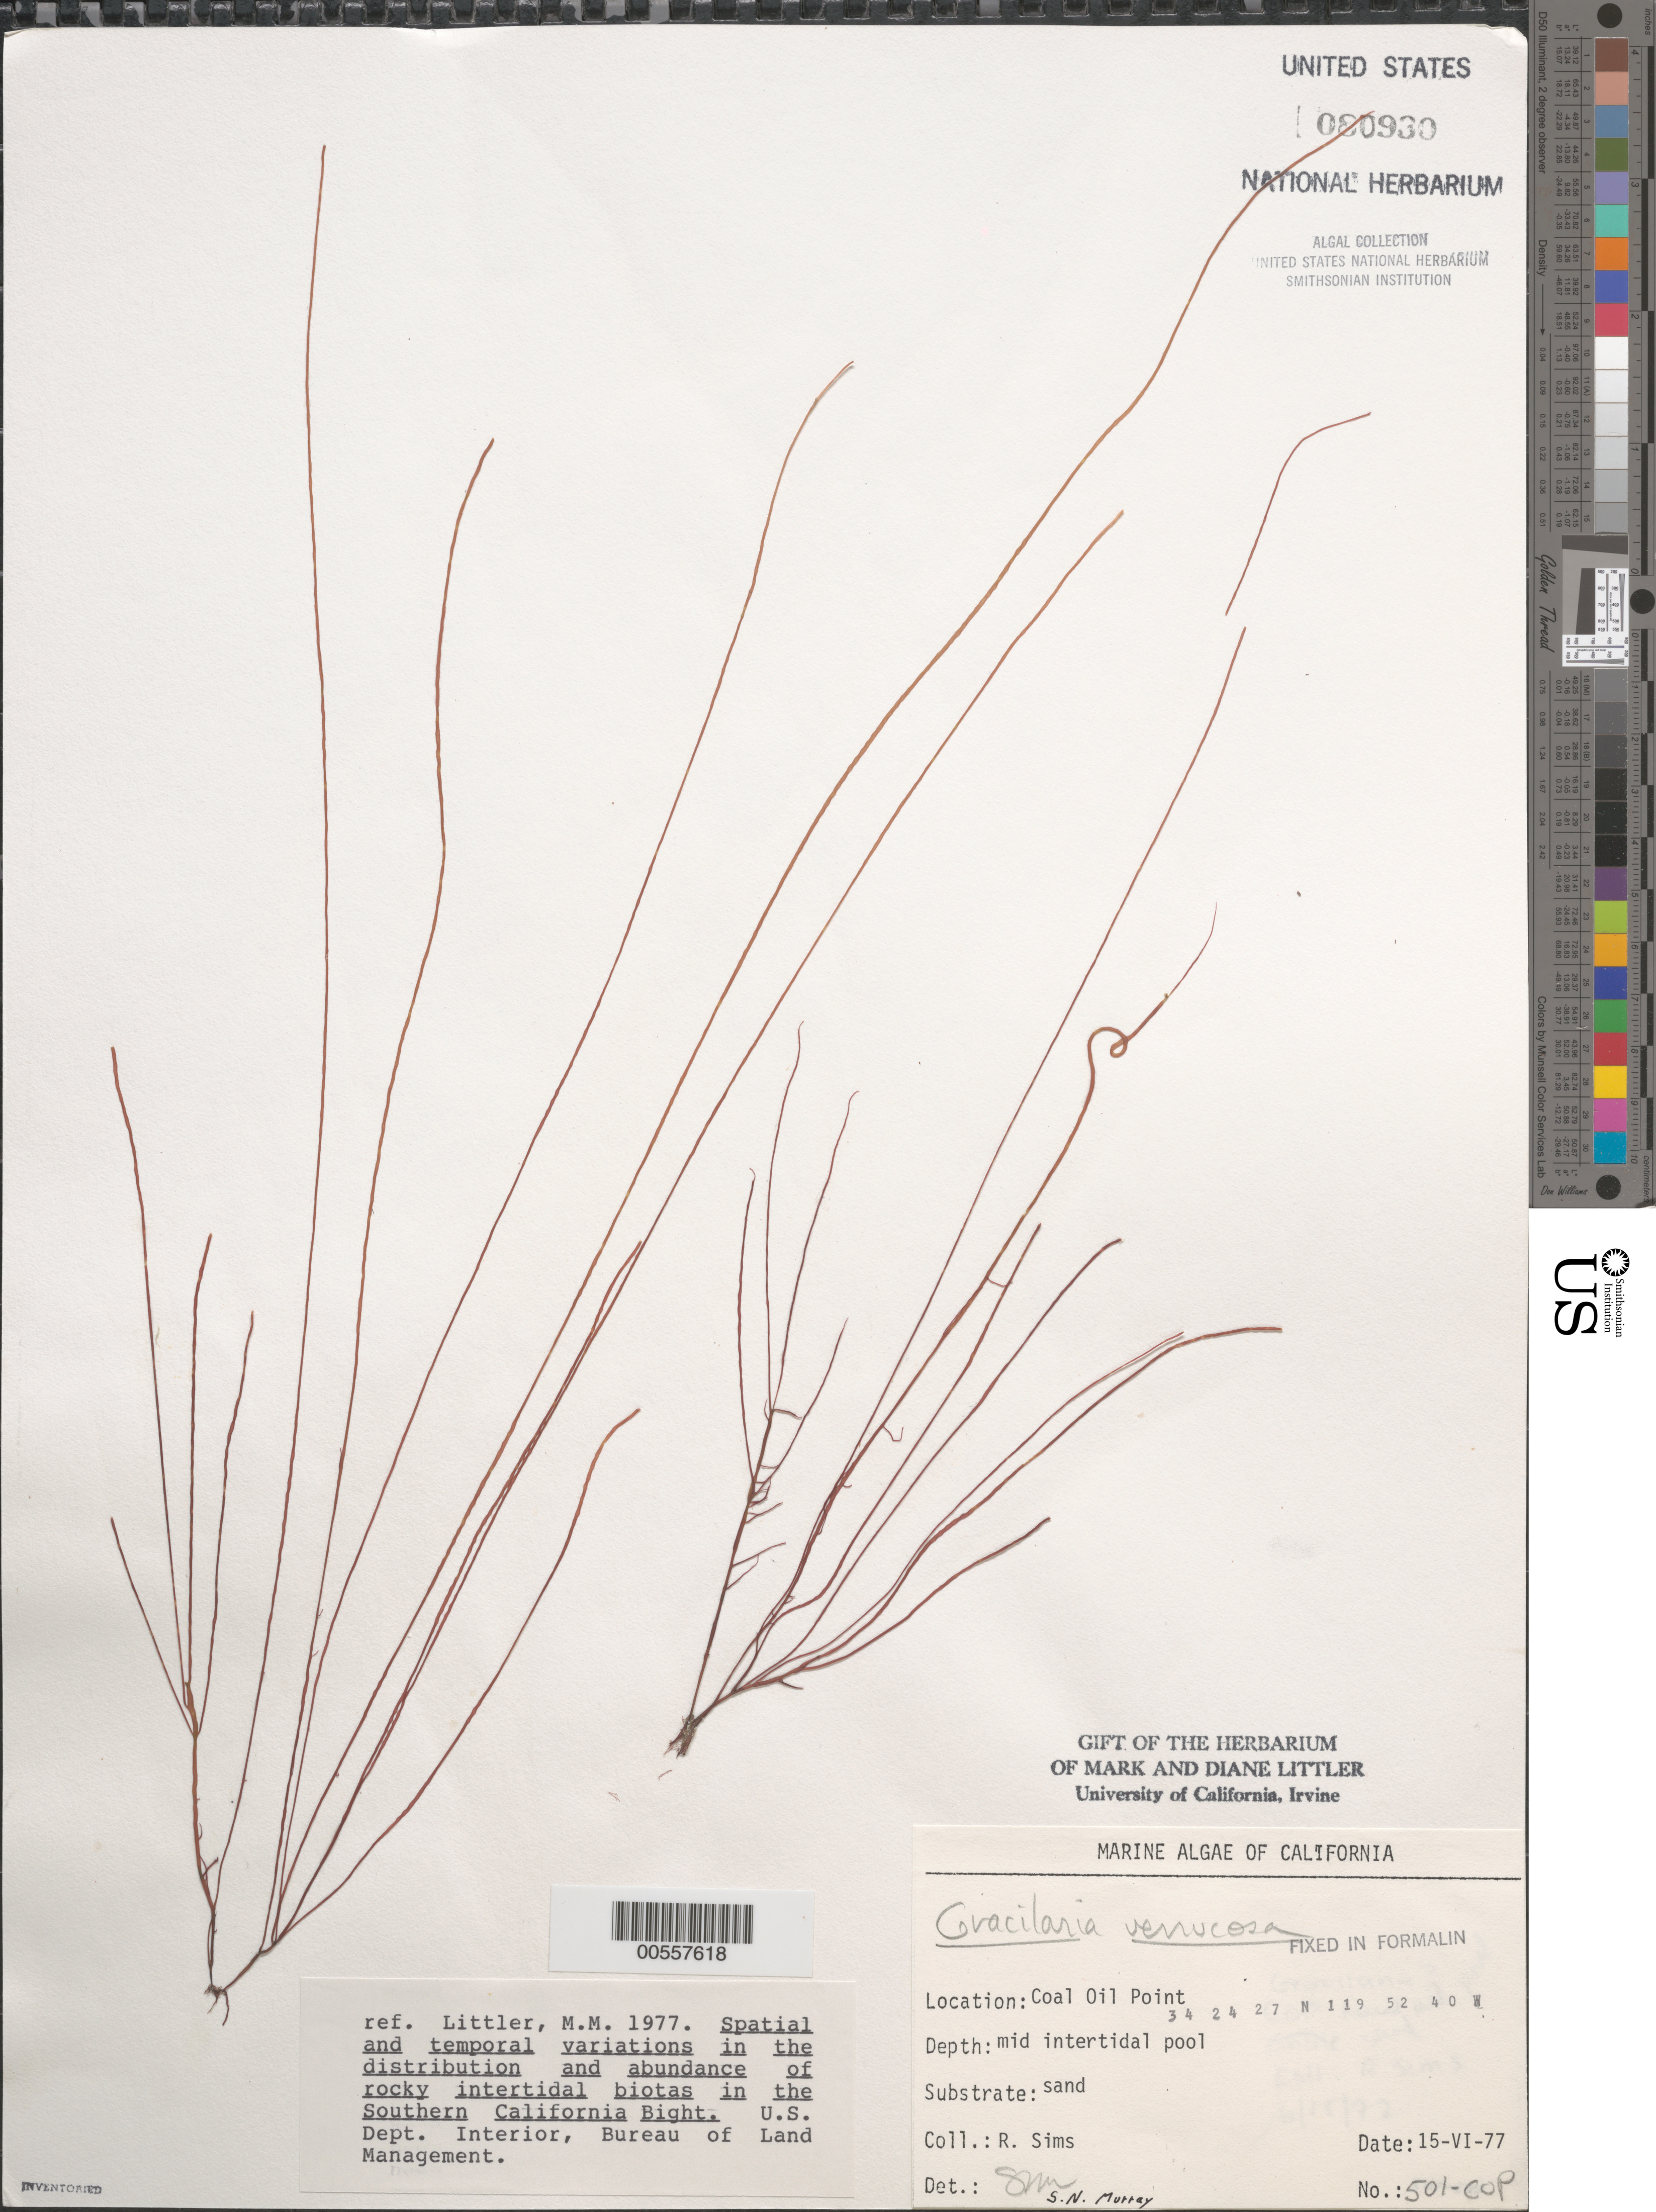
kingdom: Plantae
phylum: Rhodophyta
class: Florideophyceae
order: Gracilariales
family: Gracilariaceae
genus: Gracilariopsis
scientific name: Gracilariopsis longissima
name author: (S.G. Gmel.) Steentoft et al.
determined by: Algae name updating Project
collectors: R. H. Sims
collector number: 501-cop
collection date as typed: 15 Jun 1977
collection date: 1977-06-15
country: United States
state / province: California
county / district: Santa Barbara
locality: Coal Oil Point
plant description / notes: BLM-SOCALBIGHT Rocky Intertidal Survey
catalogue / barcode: US 80930